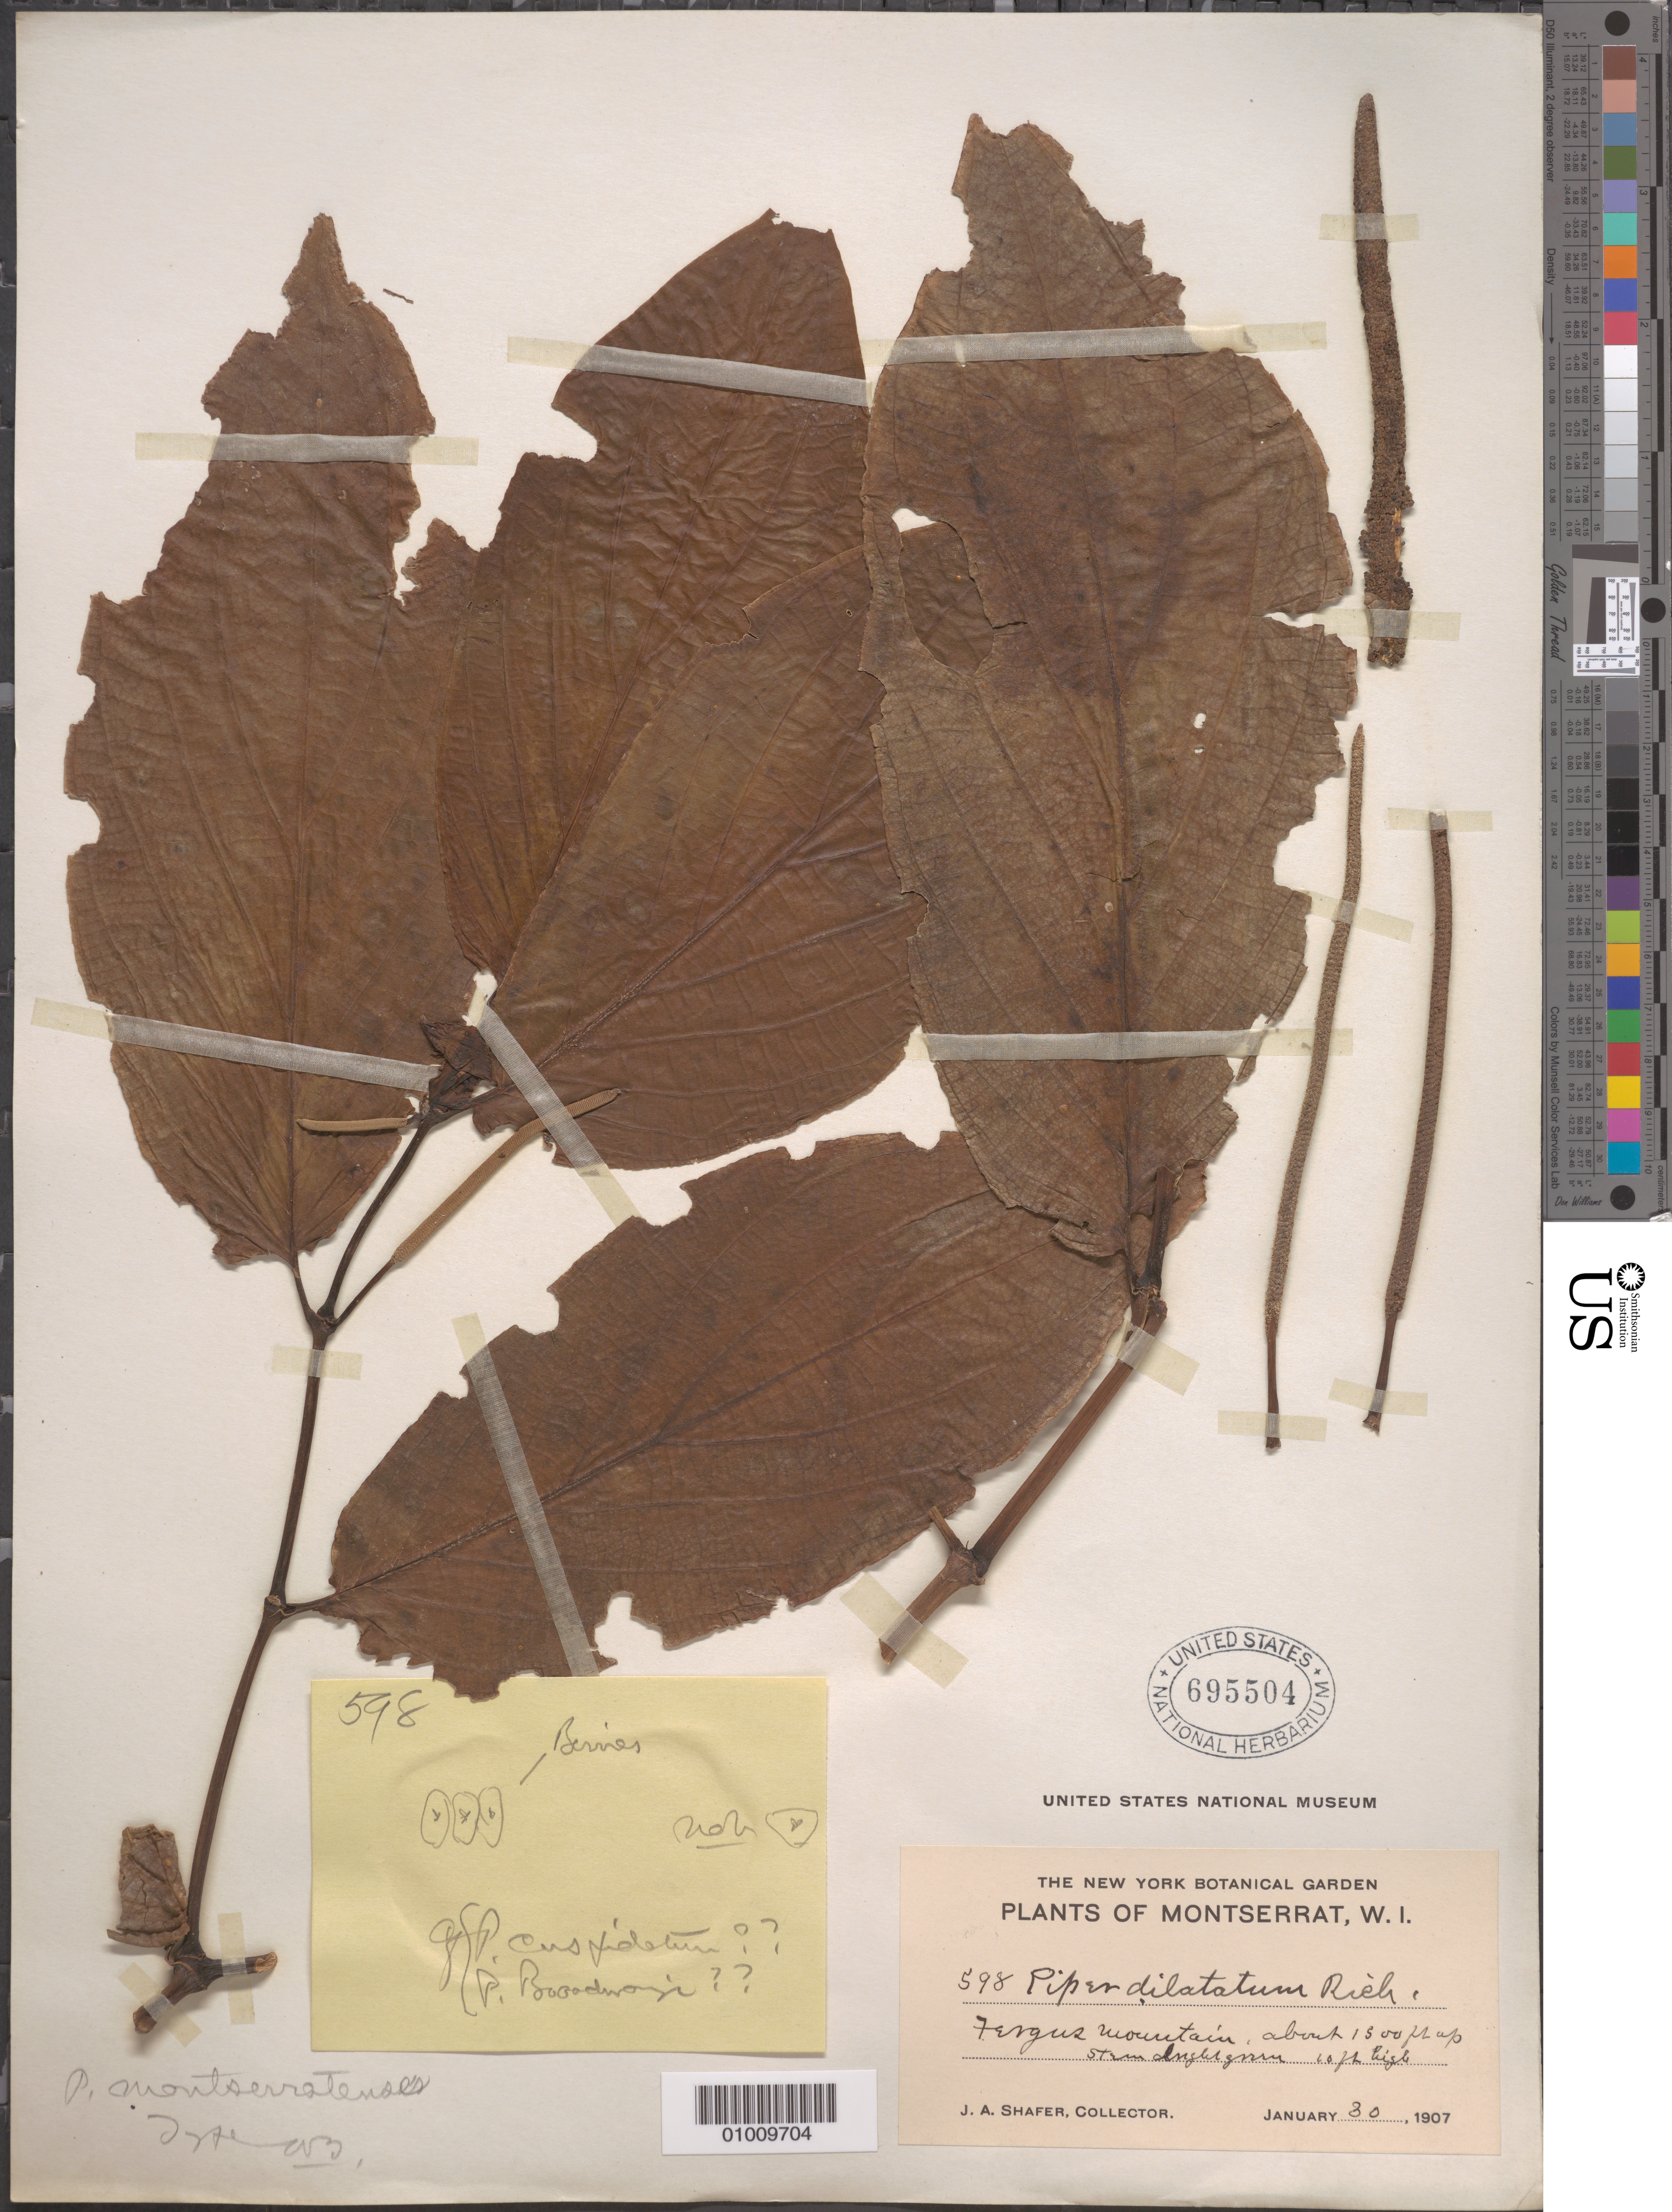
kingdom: Plantae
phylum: Tracheophyta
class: Magnoliopsida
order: Piperales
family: Piperaceae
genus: Piper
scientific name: Piper dilatatum var. dilatatum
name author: Rich.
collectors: J. A. Shafer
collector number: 598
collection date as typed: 30 Jan 1907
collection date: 1907-01-30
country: Montserrat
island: Montserrat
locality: Fergus Mountains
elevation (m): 457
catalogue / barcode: US 695504